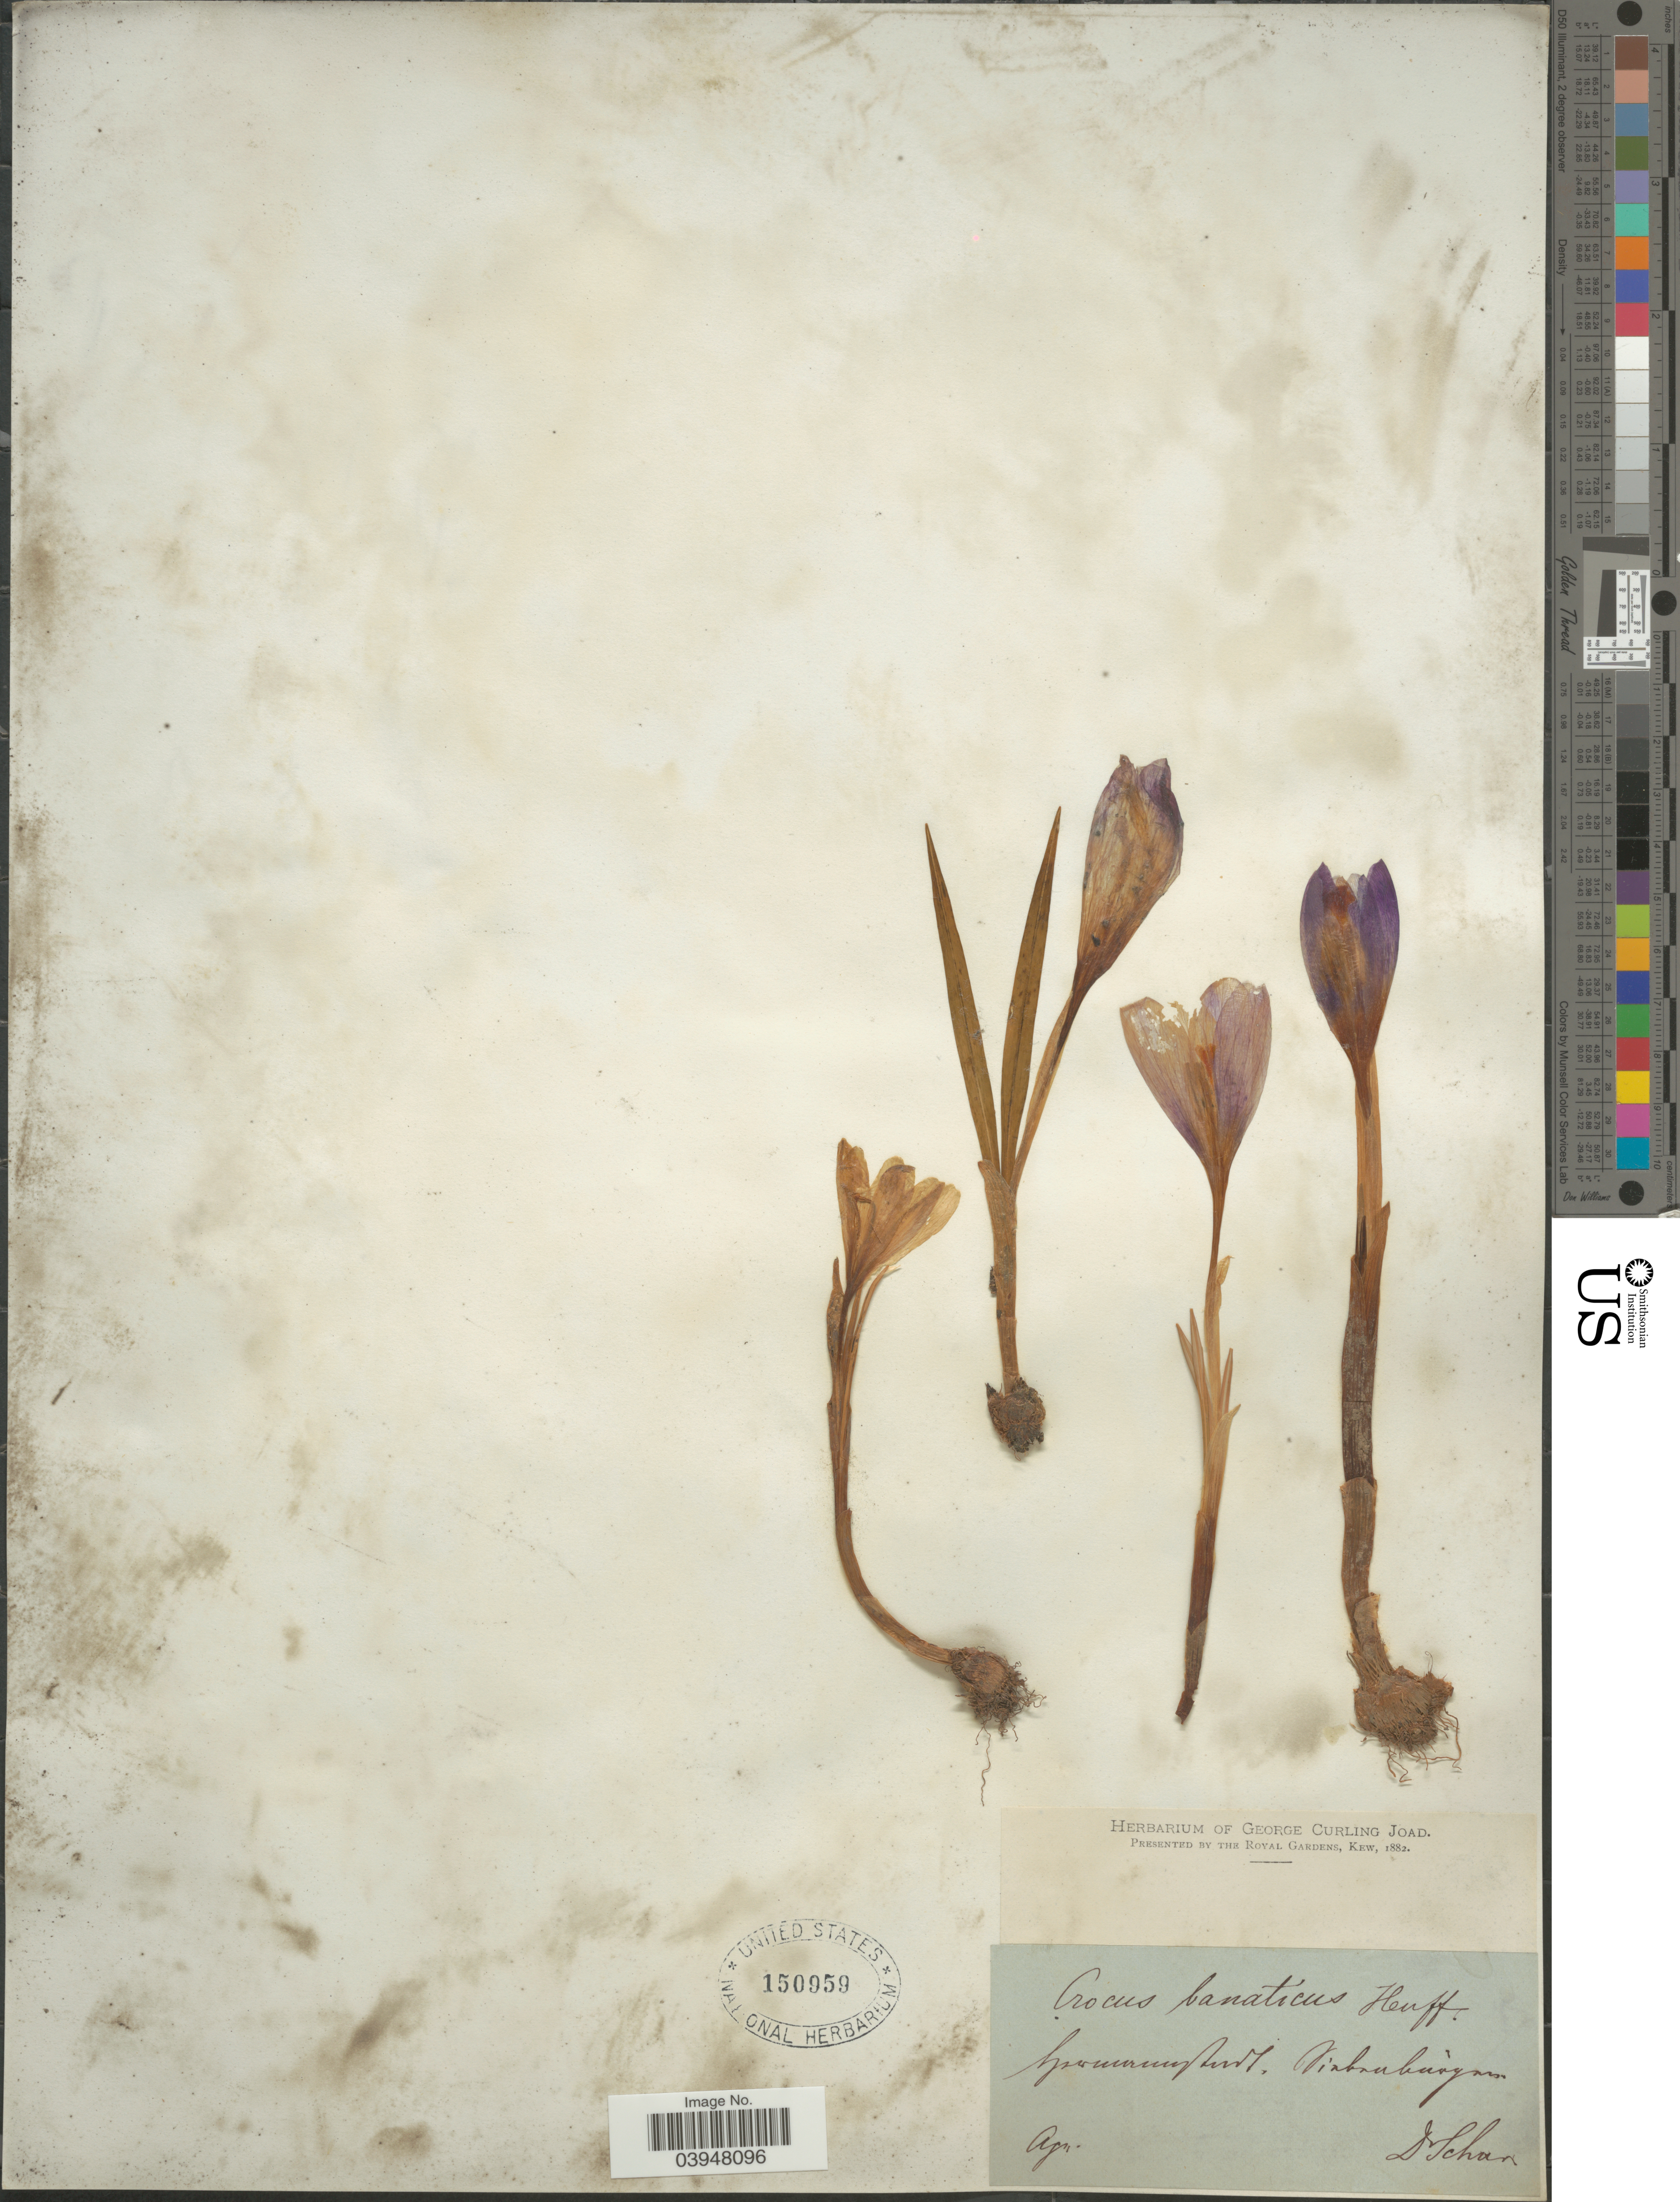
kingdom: Plantae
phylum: Tracheophyta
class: Liliopsida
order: Asparagales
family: Iridaceae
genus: Crocus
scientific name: Crocus banaticus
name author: J. Gay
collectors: Schur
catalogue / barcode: US 150959